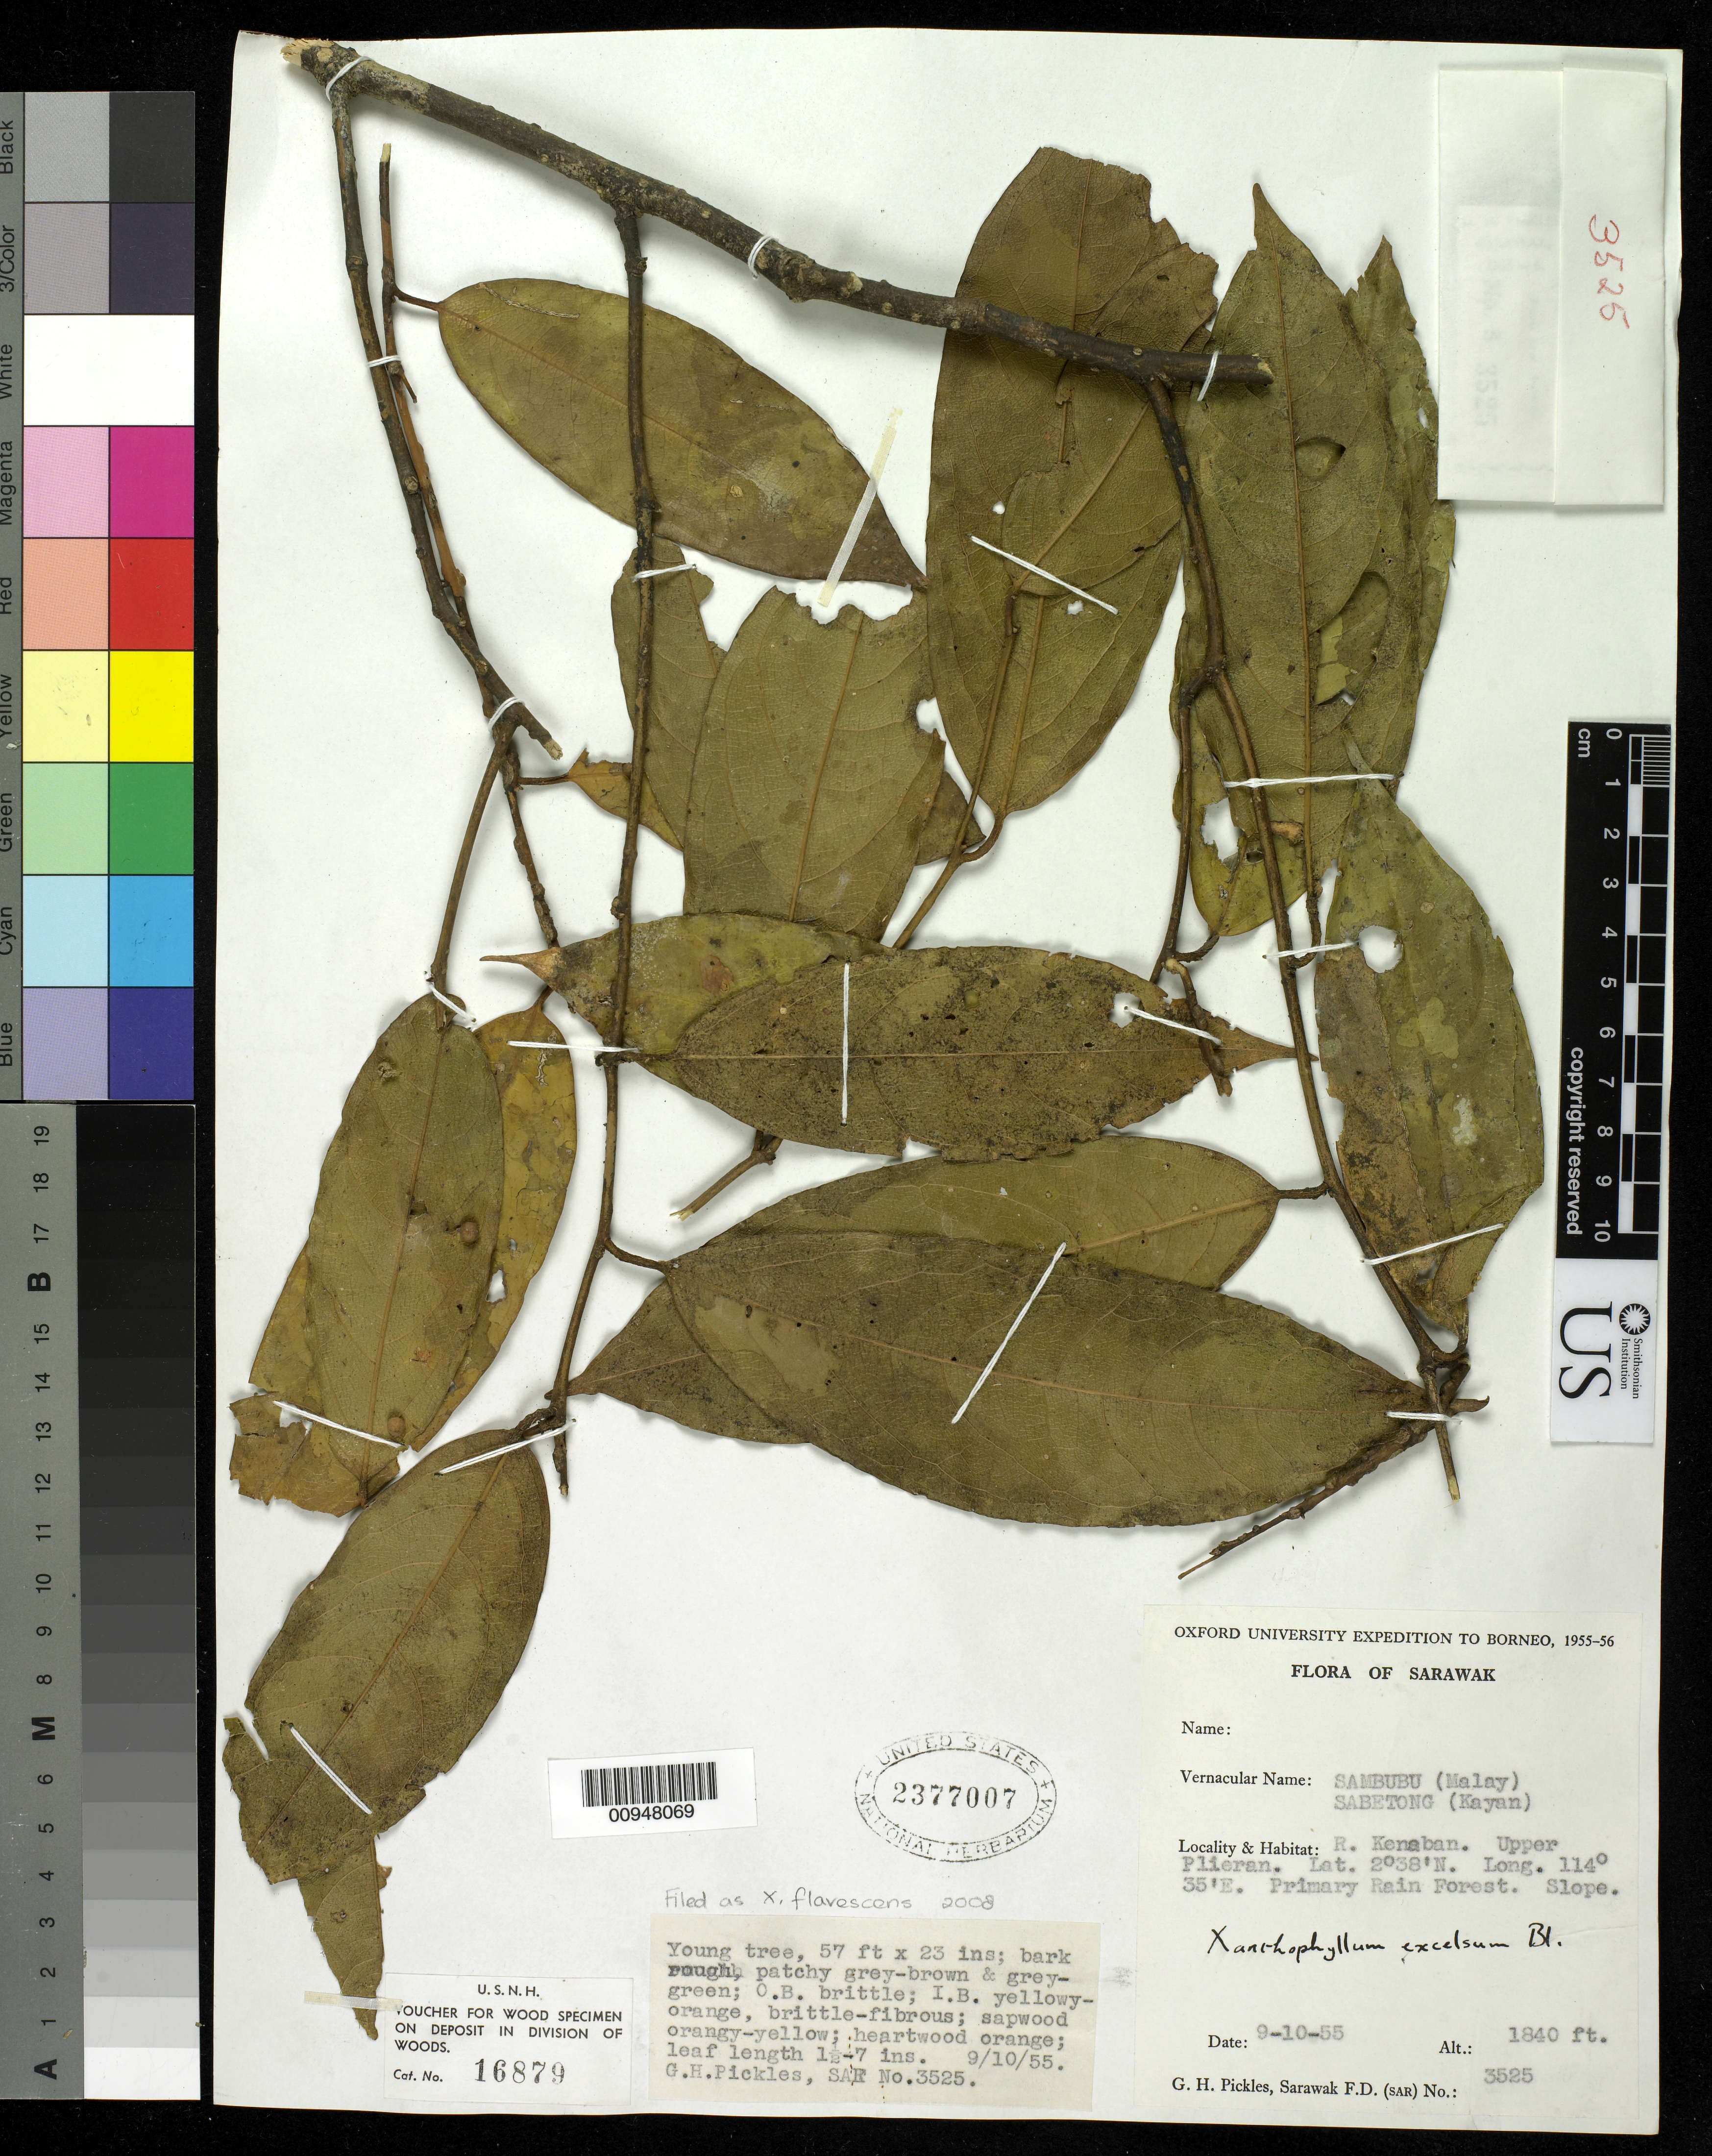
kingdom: Plantae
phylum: Tracheophyta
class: Magnoliopsida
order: Fabales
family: Polygalaceae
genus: Xanthophyllum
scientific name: Xanthophyllum flavescens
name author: Roxb.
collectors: G. Pickles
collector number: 3525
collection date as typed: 10 Sep 1955 to 09 Oct 1955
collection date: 1955-09-10/1955-10-09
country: Malaysia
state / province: Sarawak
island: Borneo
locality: River Kenaban, Upper Plieran.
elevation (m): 561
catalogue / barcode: US 2377007